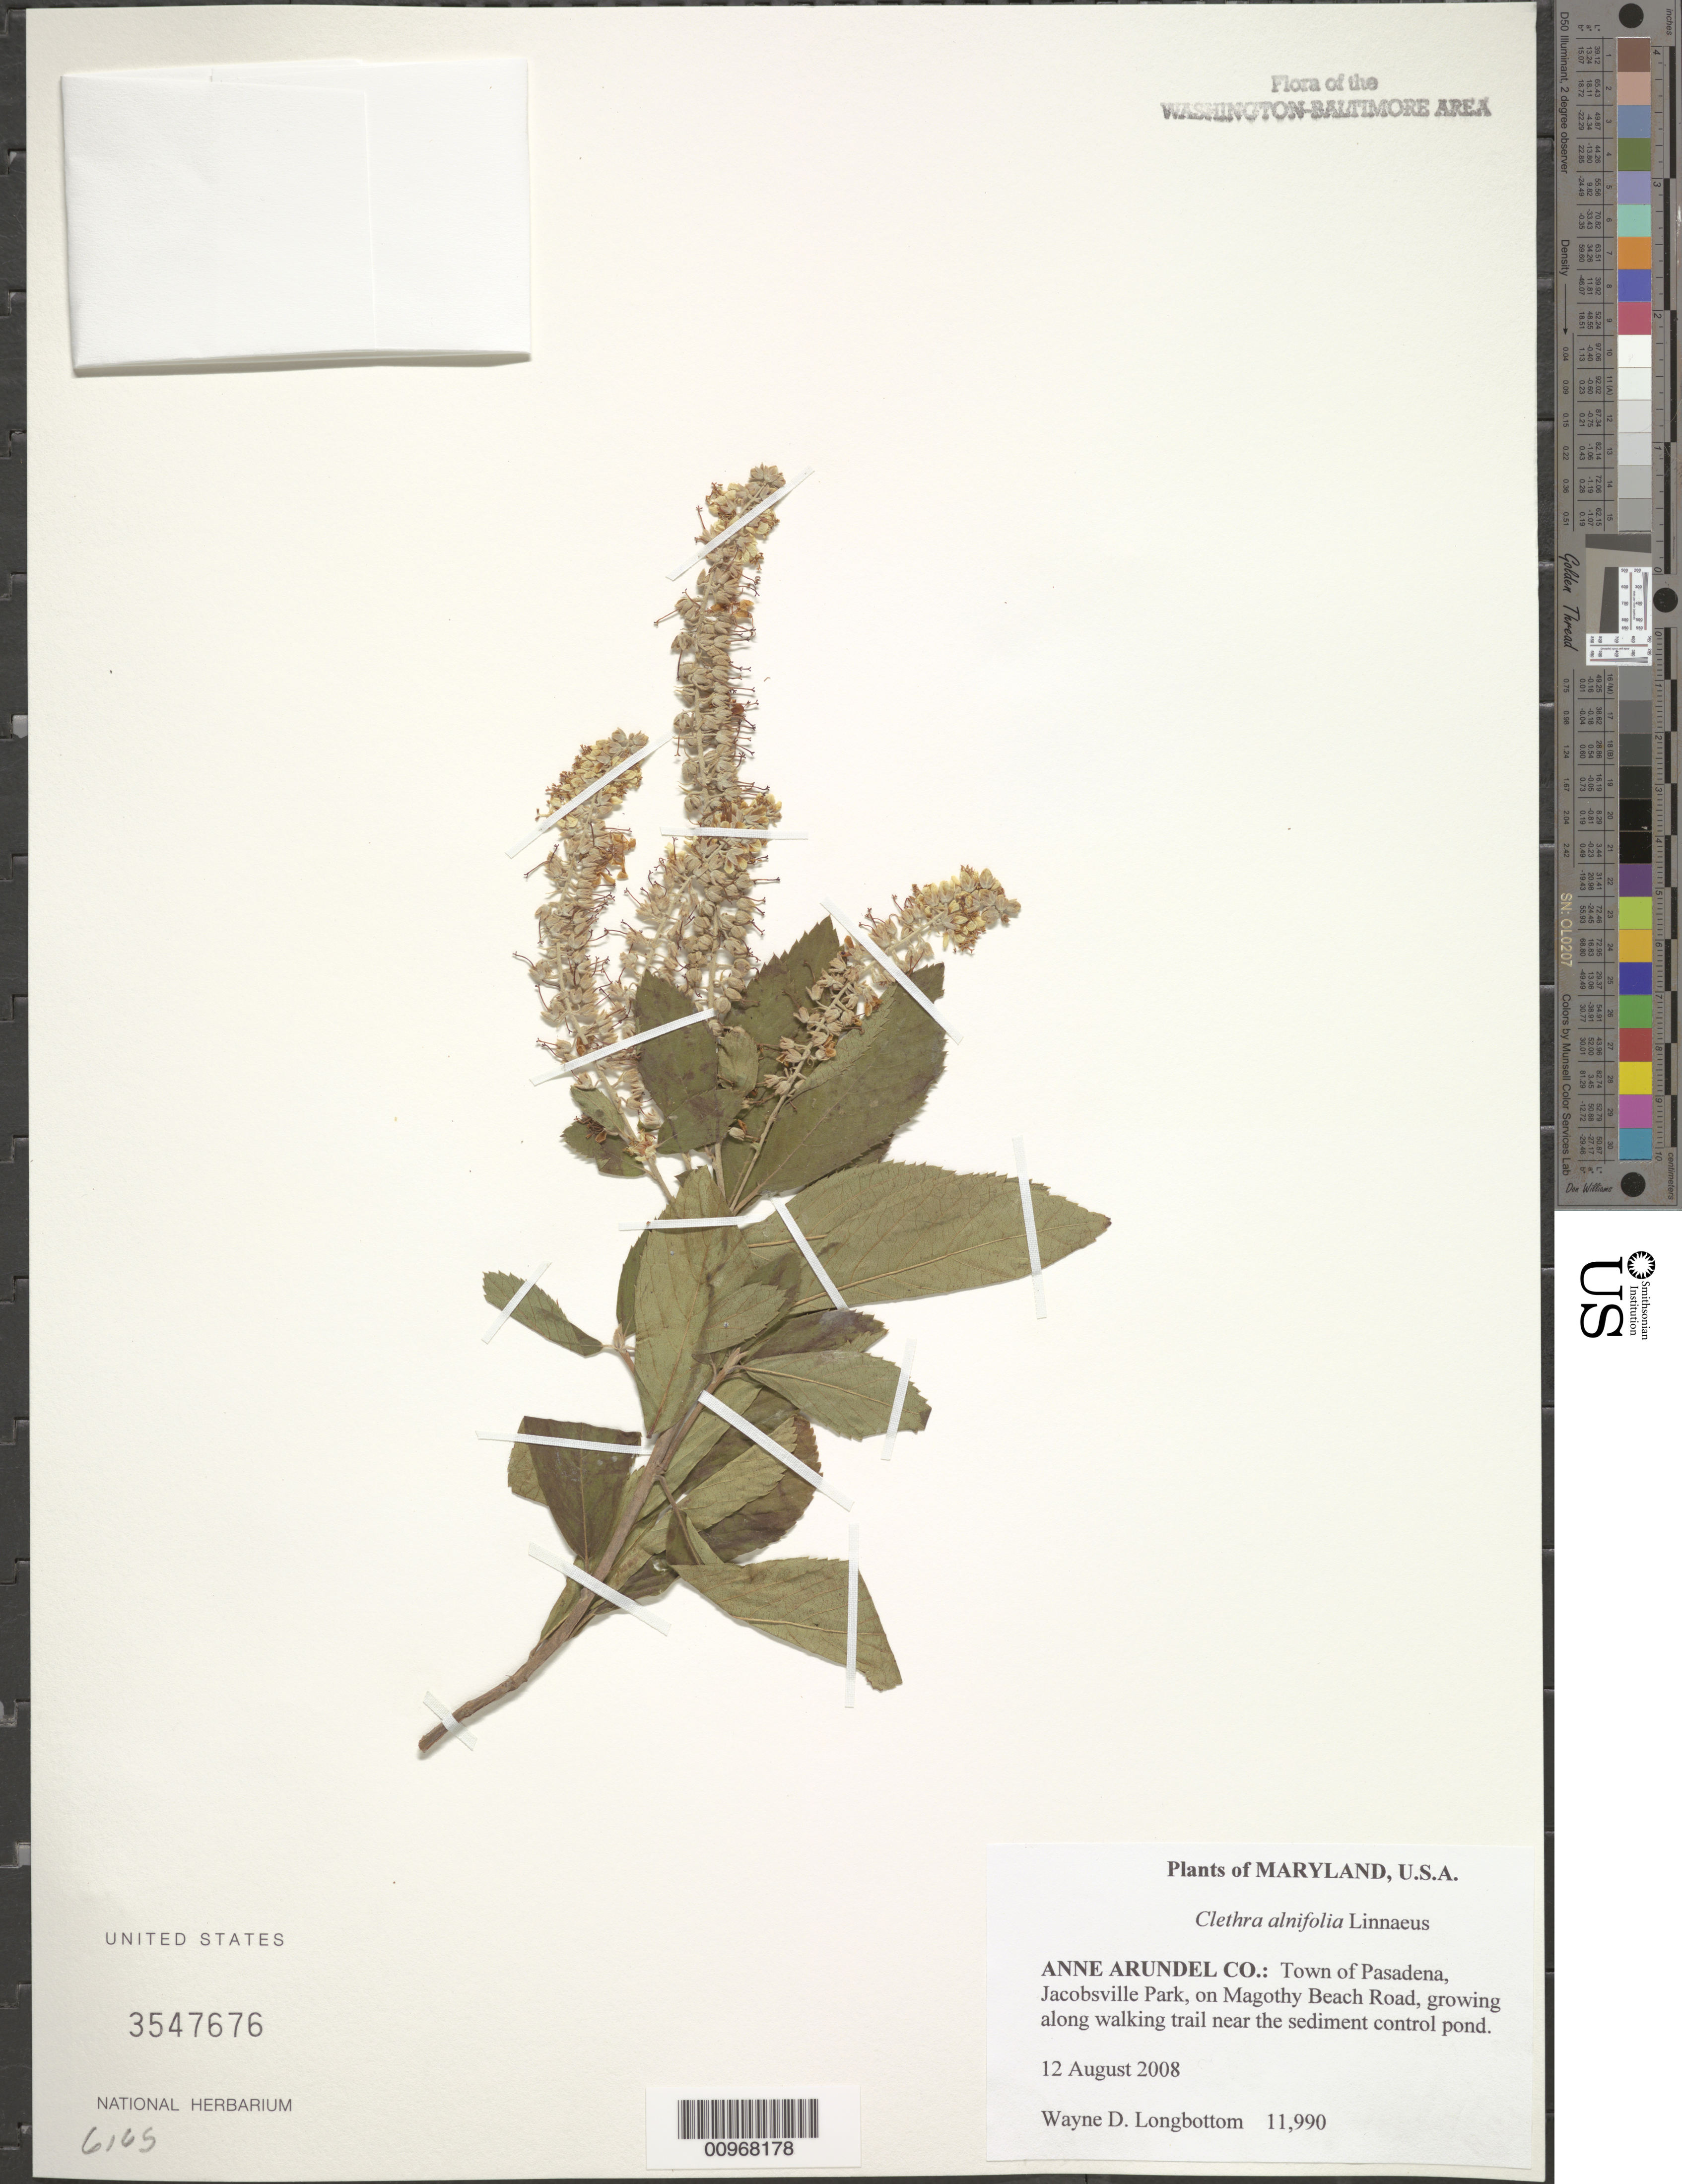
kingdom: Plantae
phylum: Tracheophyta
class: Magnoliopsida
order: Ericales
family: Clethraceae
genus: Clethra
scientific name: Clethra alnifolia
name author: L.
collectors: W. D. Longbottom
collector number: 11990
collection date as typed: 12 August 2008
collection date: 2008-08-12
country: United States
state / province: Maryland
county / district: Anne Arundel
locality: Town of Pasadena, Jacobsville Park, on Magothy Beach Road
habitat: Growing along walking trail near the sediment control pond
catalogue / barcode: US 3547676